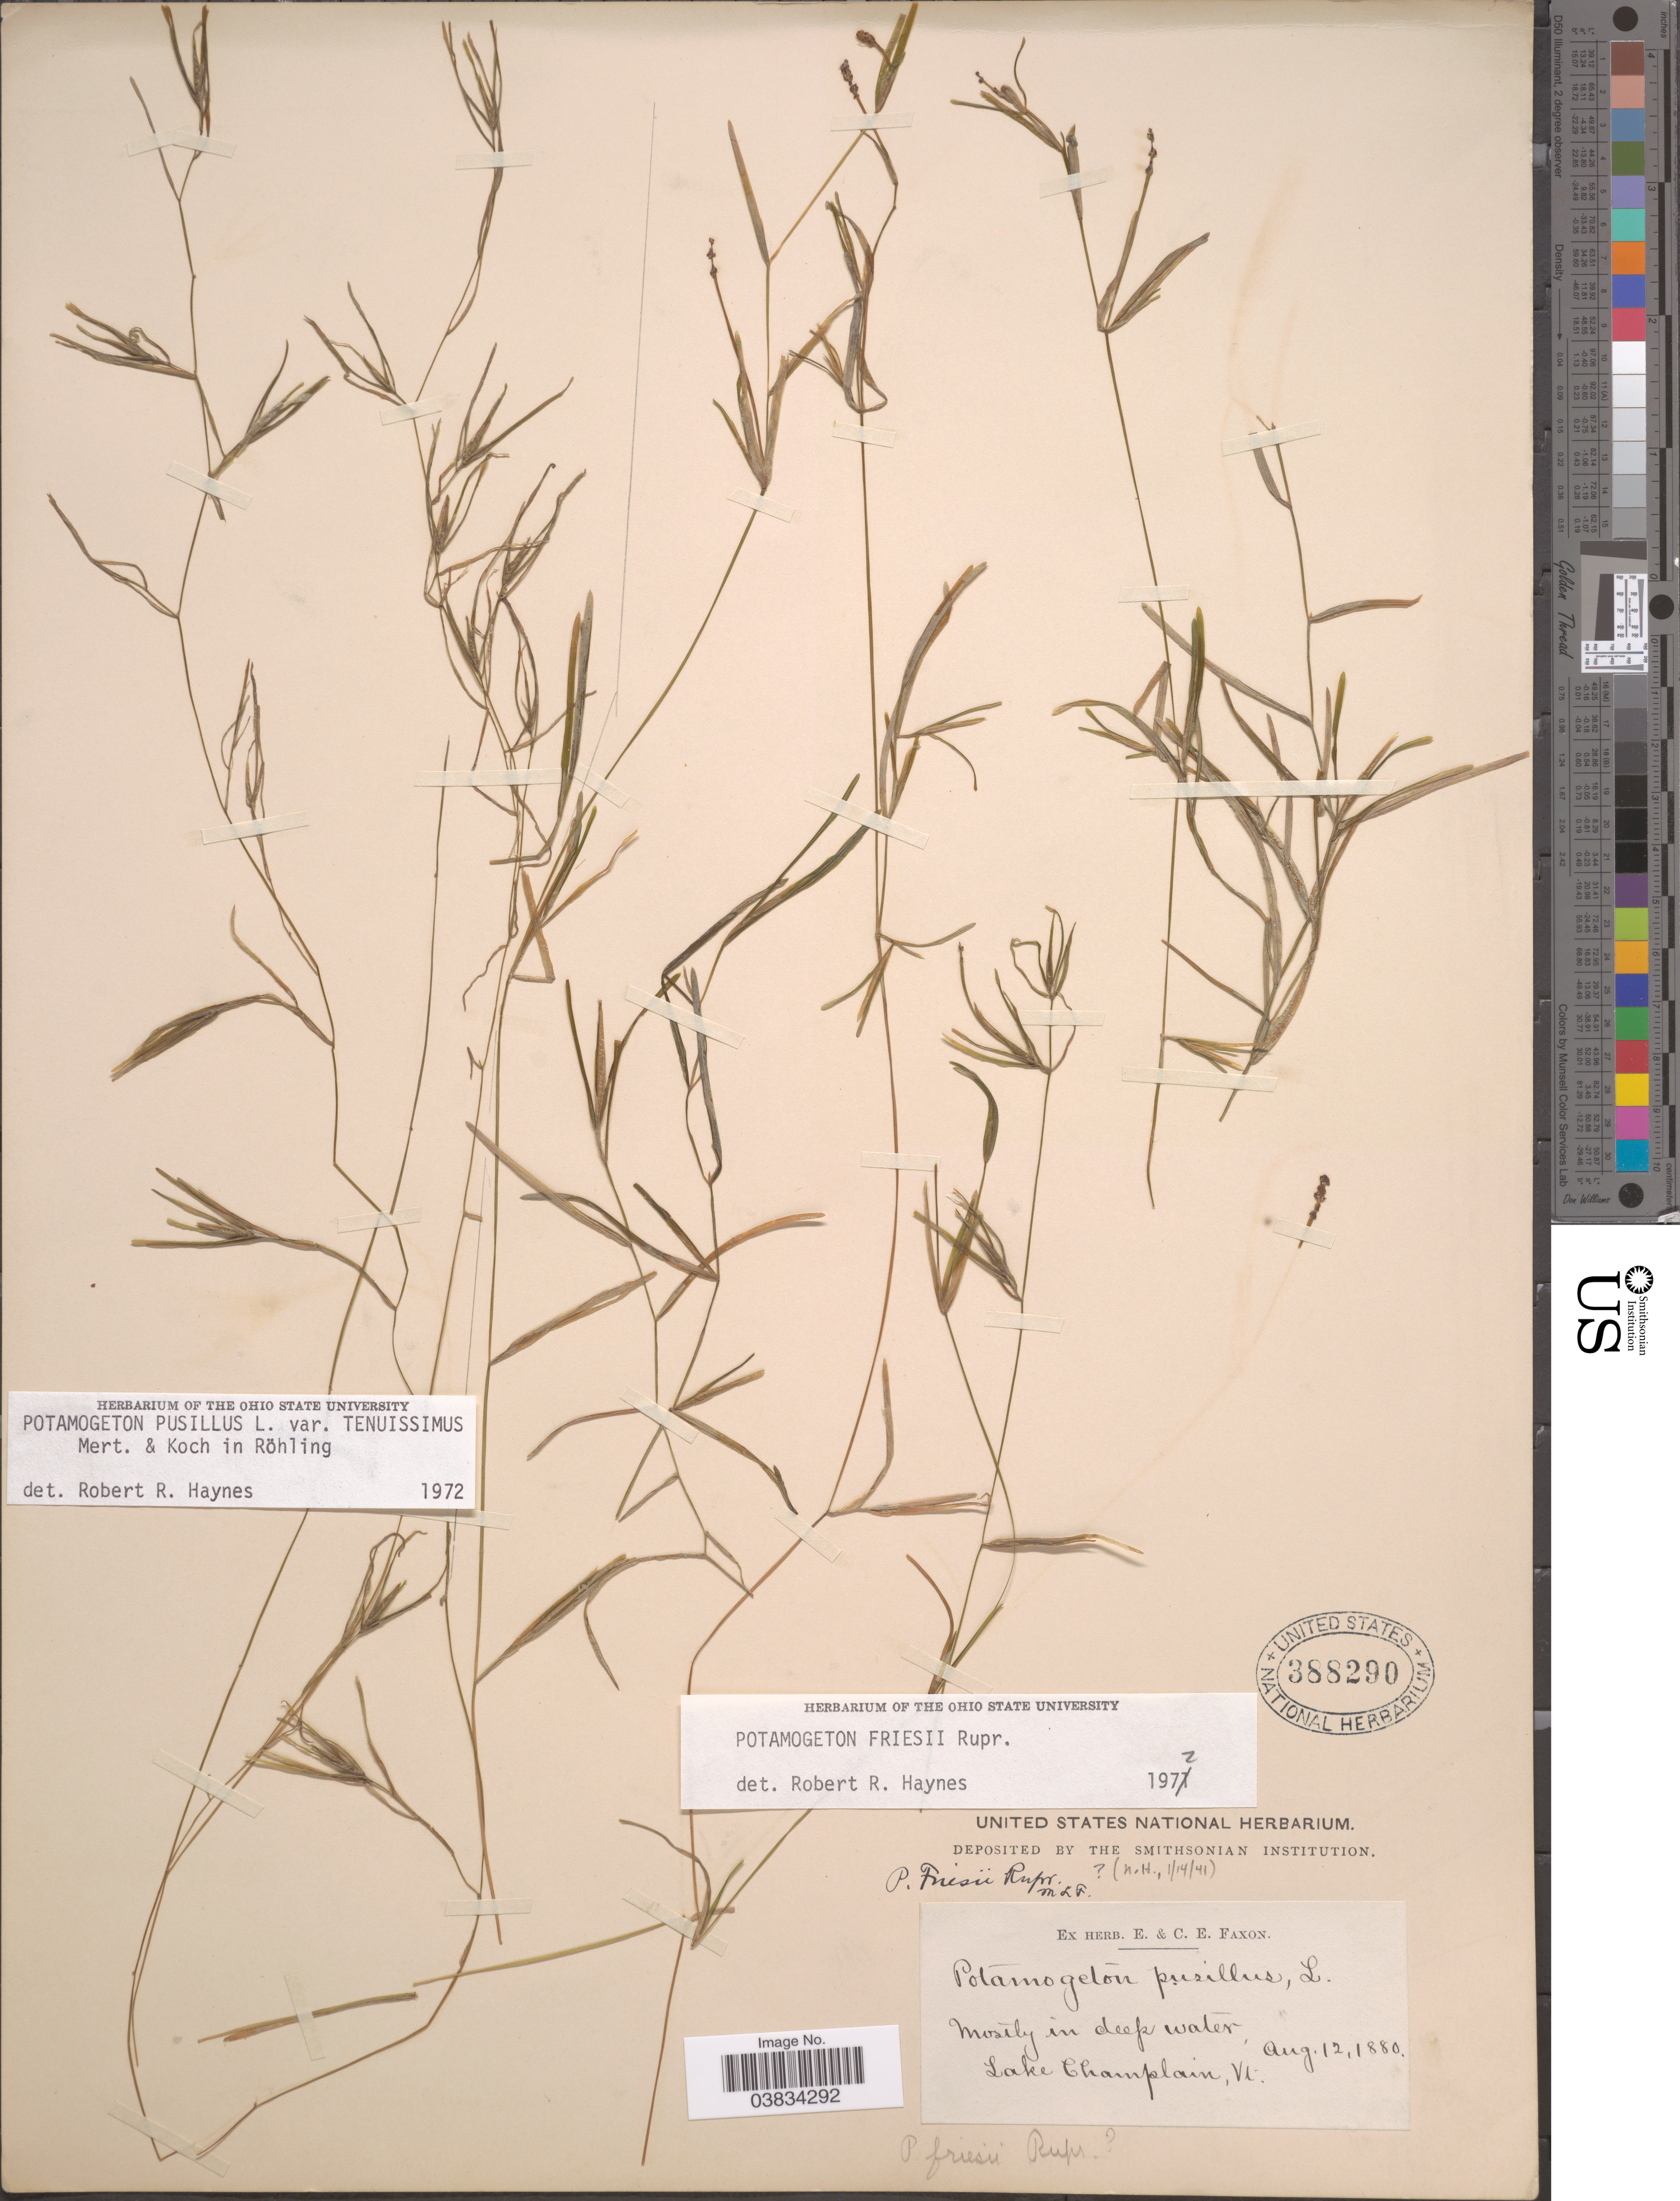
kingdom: Plantae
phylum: Tracheophyta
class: Liliopsida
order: Alismatales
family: Potamogetonaceae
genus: Potamogeton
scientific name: Potamogeton friesii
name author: Rupr.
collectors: ex herb. E. & C.E. Faxon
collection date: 1880-08-12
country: United States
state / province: Vermont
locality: Lake Champlain.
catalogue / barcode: US 388290